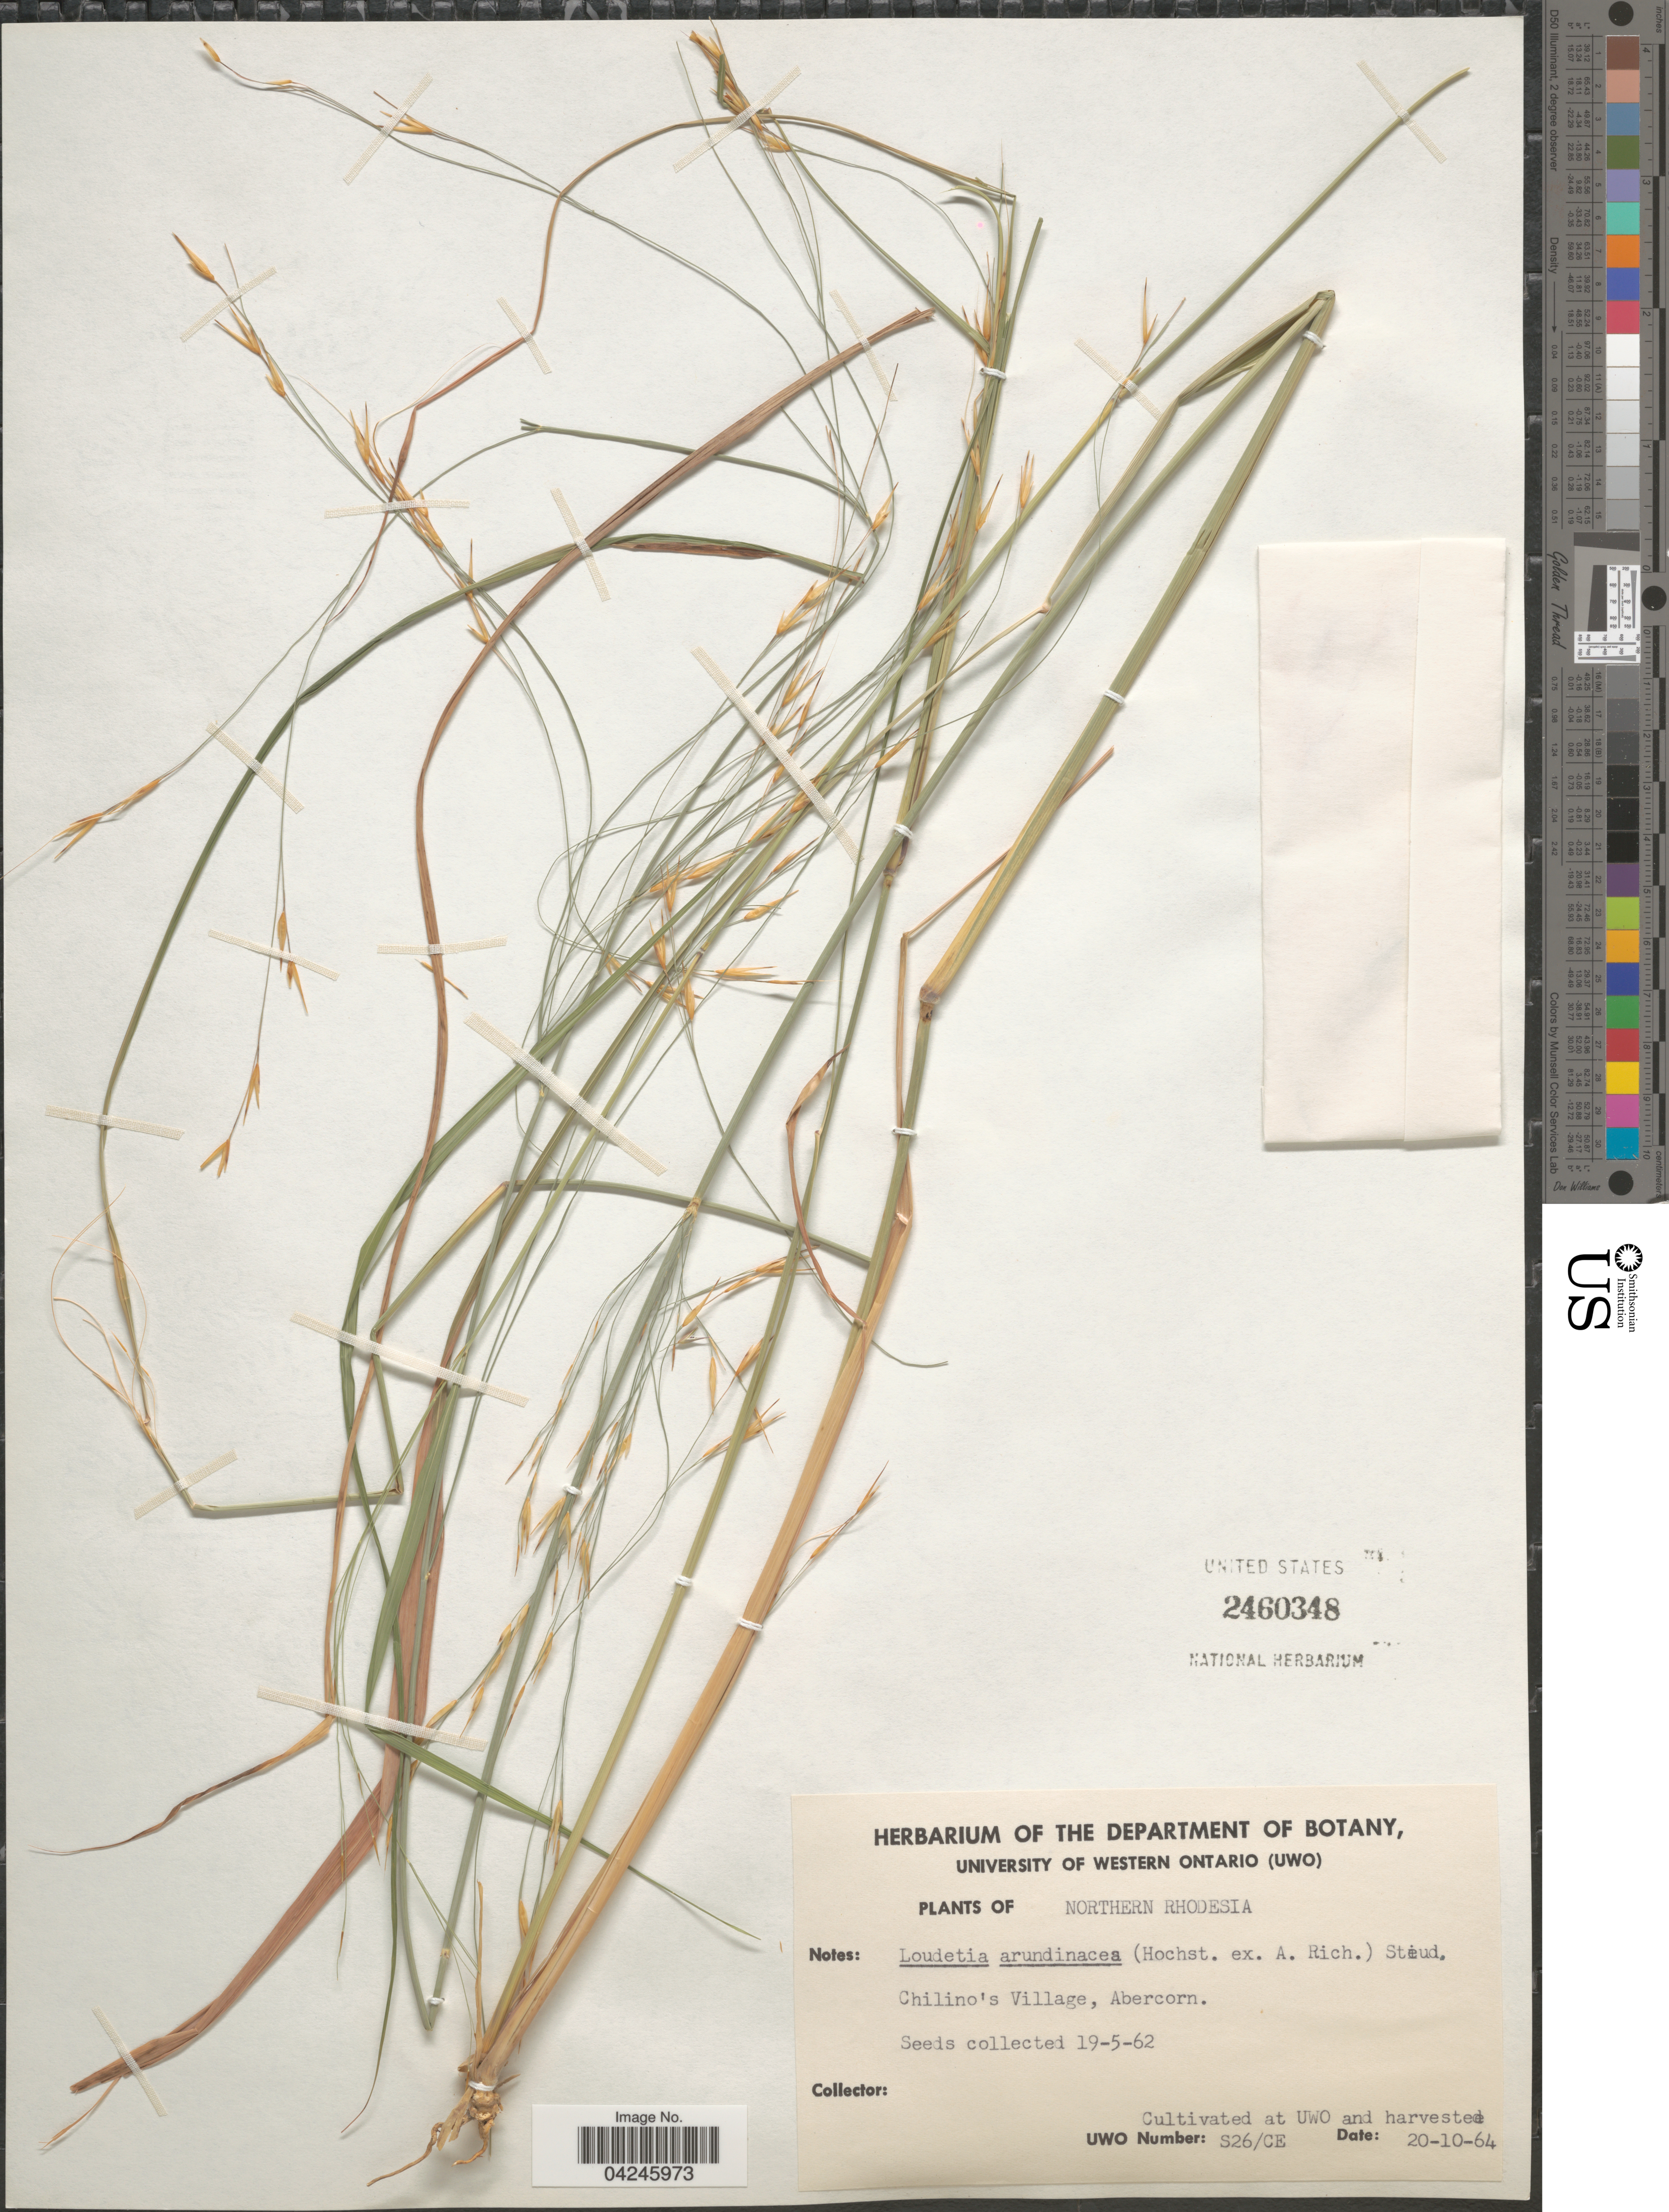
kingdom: Plantae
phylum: Tracheophyta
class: Liliopsida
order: Poales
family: Poaceae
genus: Loudetia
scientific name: Loudetia arundinacea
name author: (Hochst. ex A. Rich.) Steud.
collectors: Botany Staff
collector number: S26/CE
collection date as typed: Transcribed d/m/y: 20/10/64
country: Canada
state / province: Ontario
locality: Cultivated at UWO and harvested.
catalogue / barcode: US 2460348